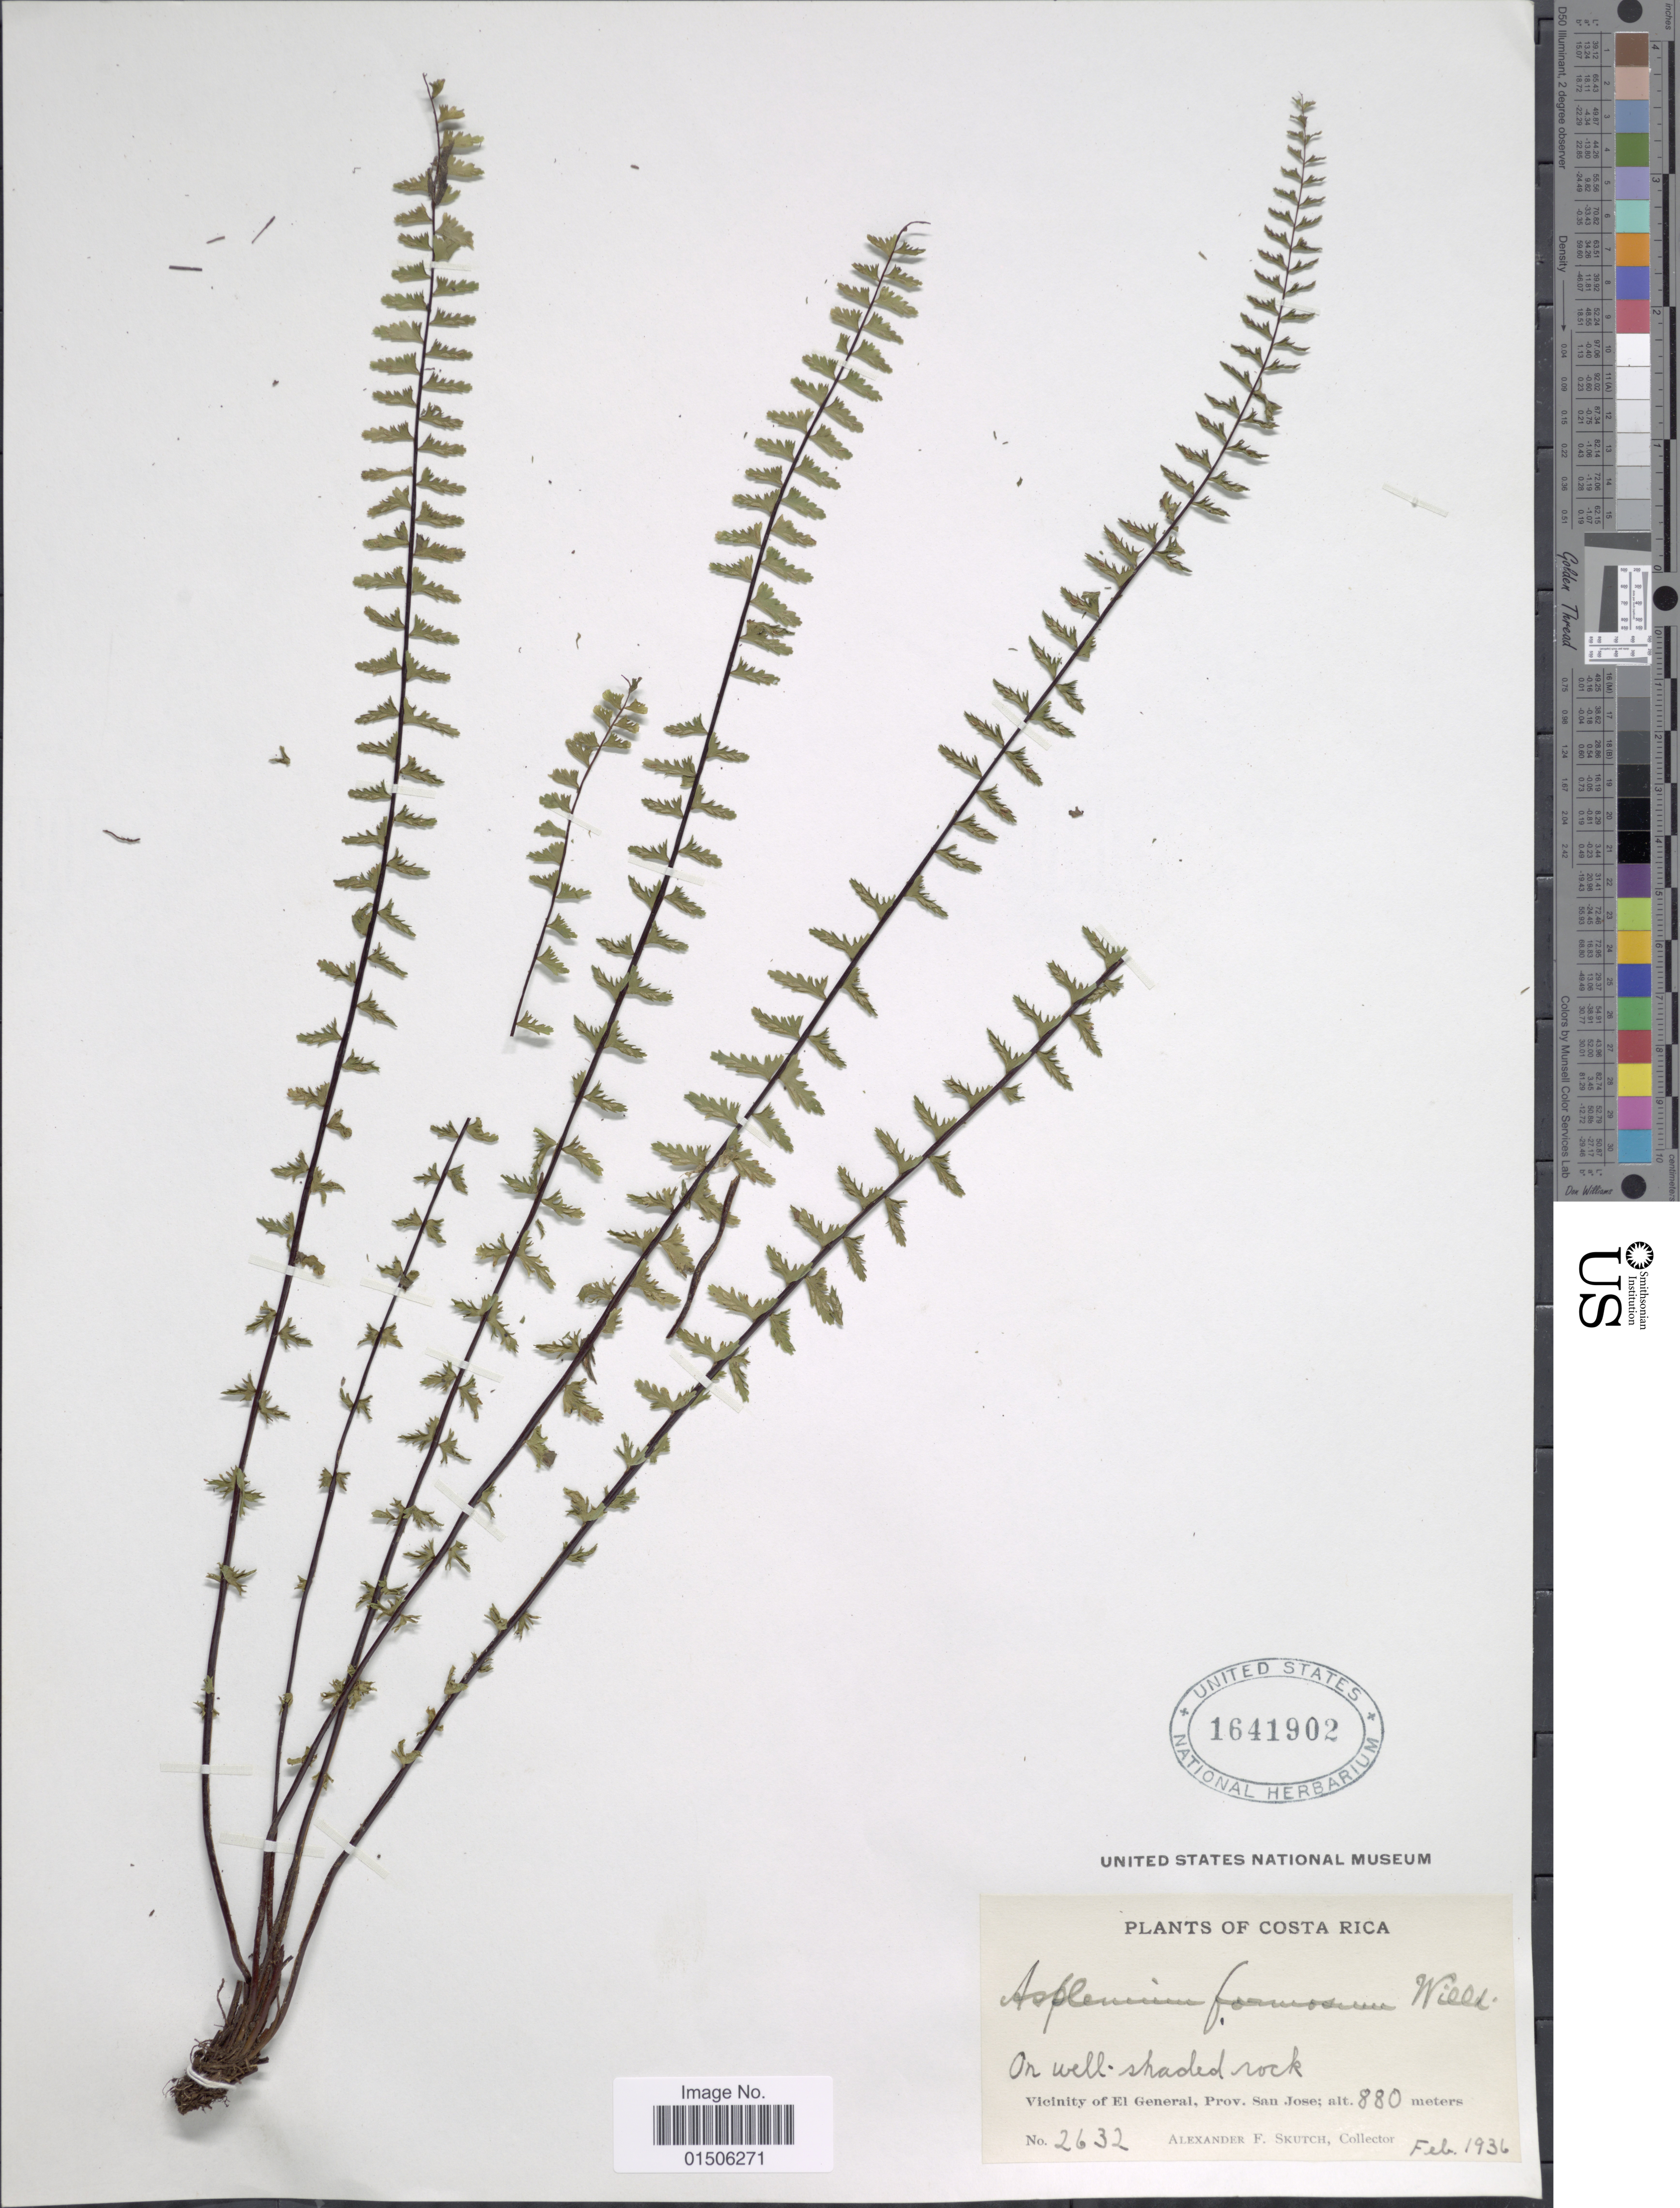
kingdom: Plantae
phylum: Tracheophyta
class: Polypodiopsida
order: Polypodiales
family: Aspleniaceae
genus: Asplenium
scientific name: Asplenium formosum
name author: Willd.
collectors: A. F. Skutch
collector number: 2632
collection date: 1936-02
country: Costa Rica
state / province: San José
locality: On well-shaded rock, Vicinity of El General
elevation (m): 880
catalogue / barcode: US 1641902